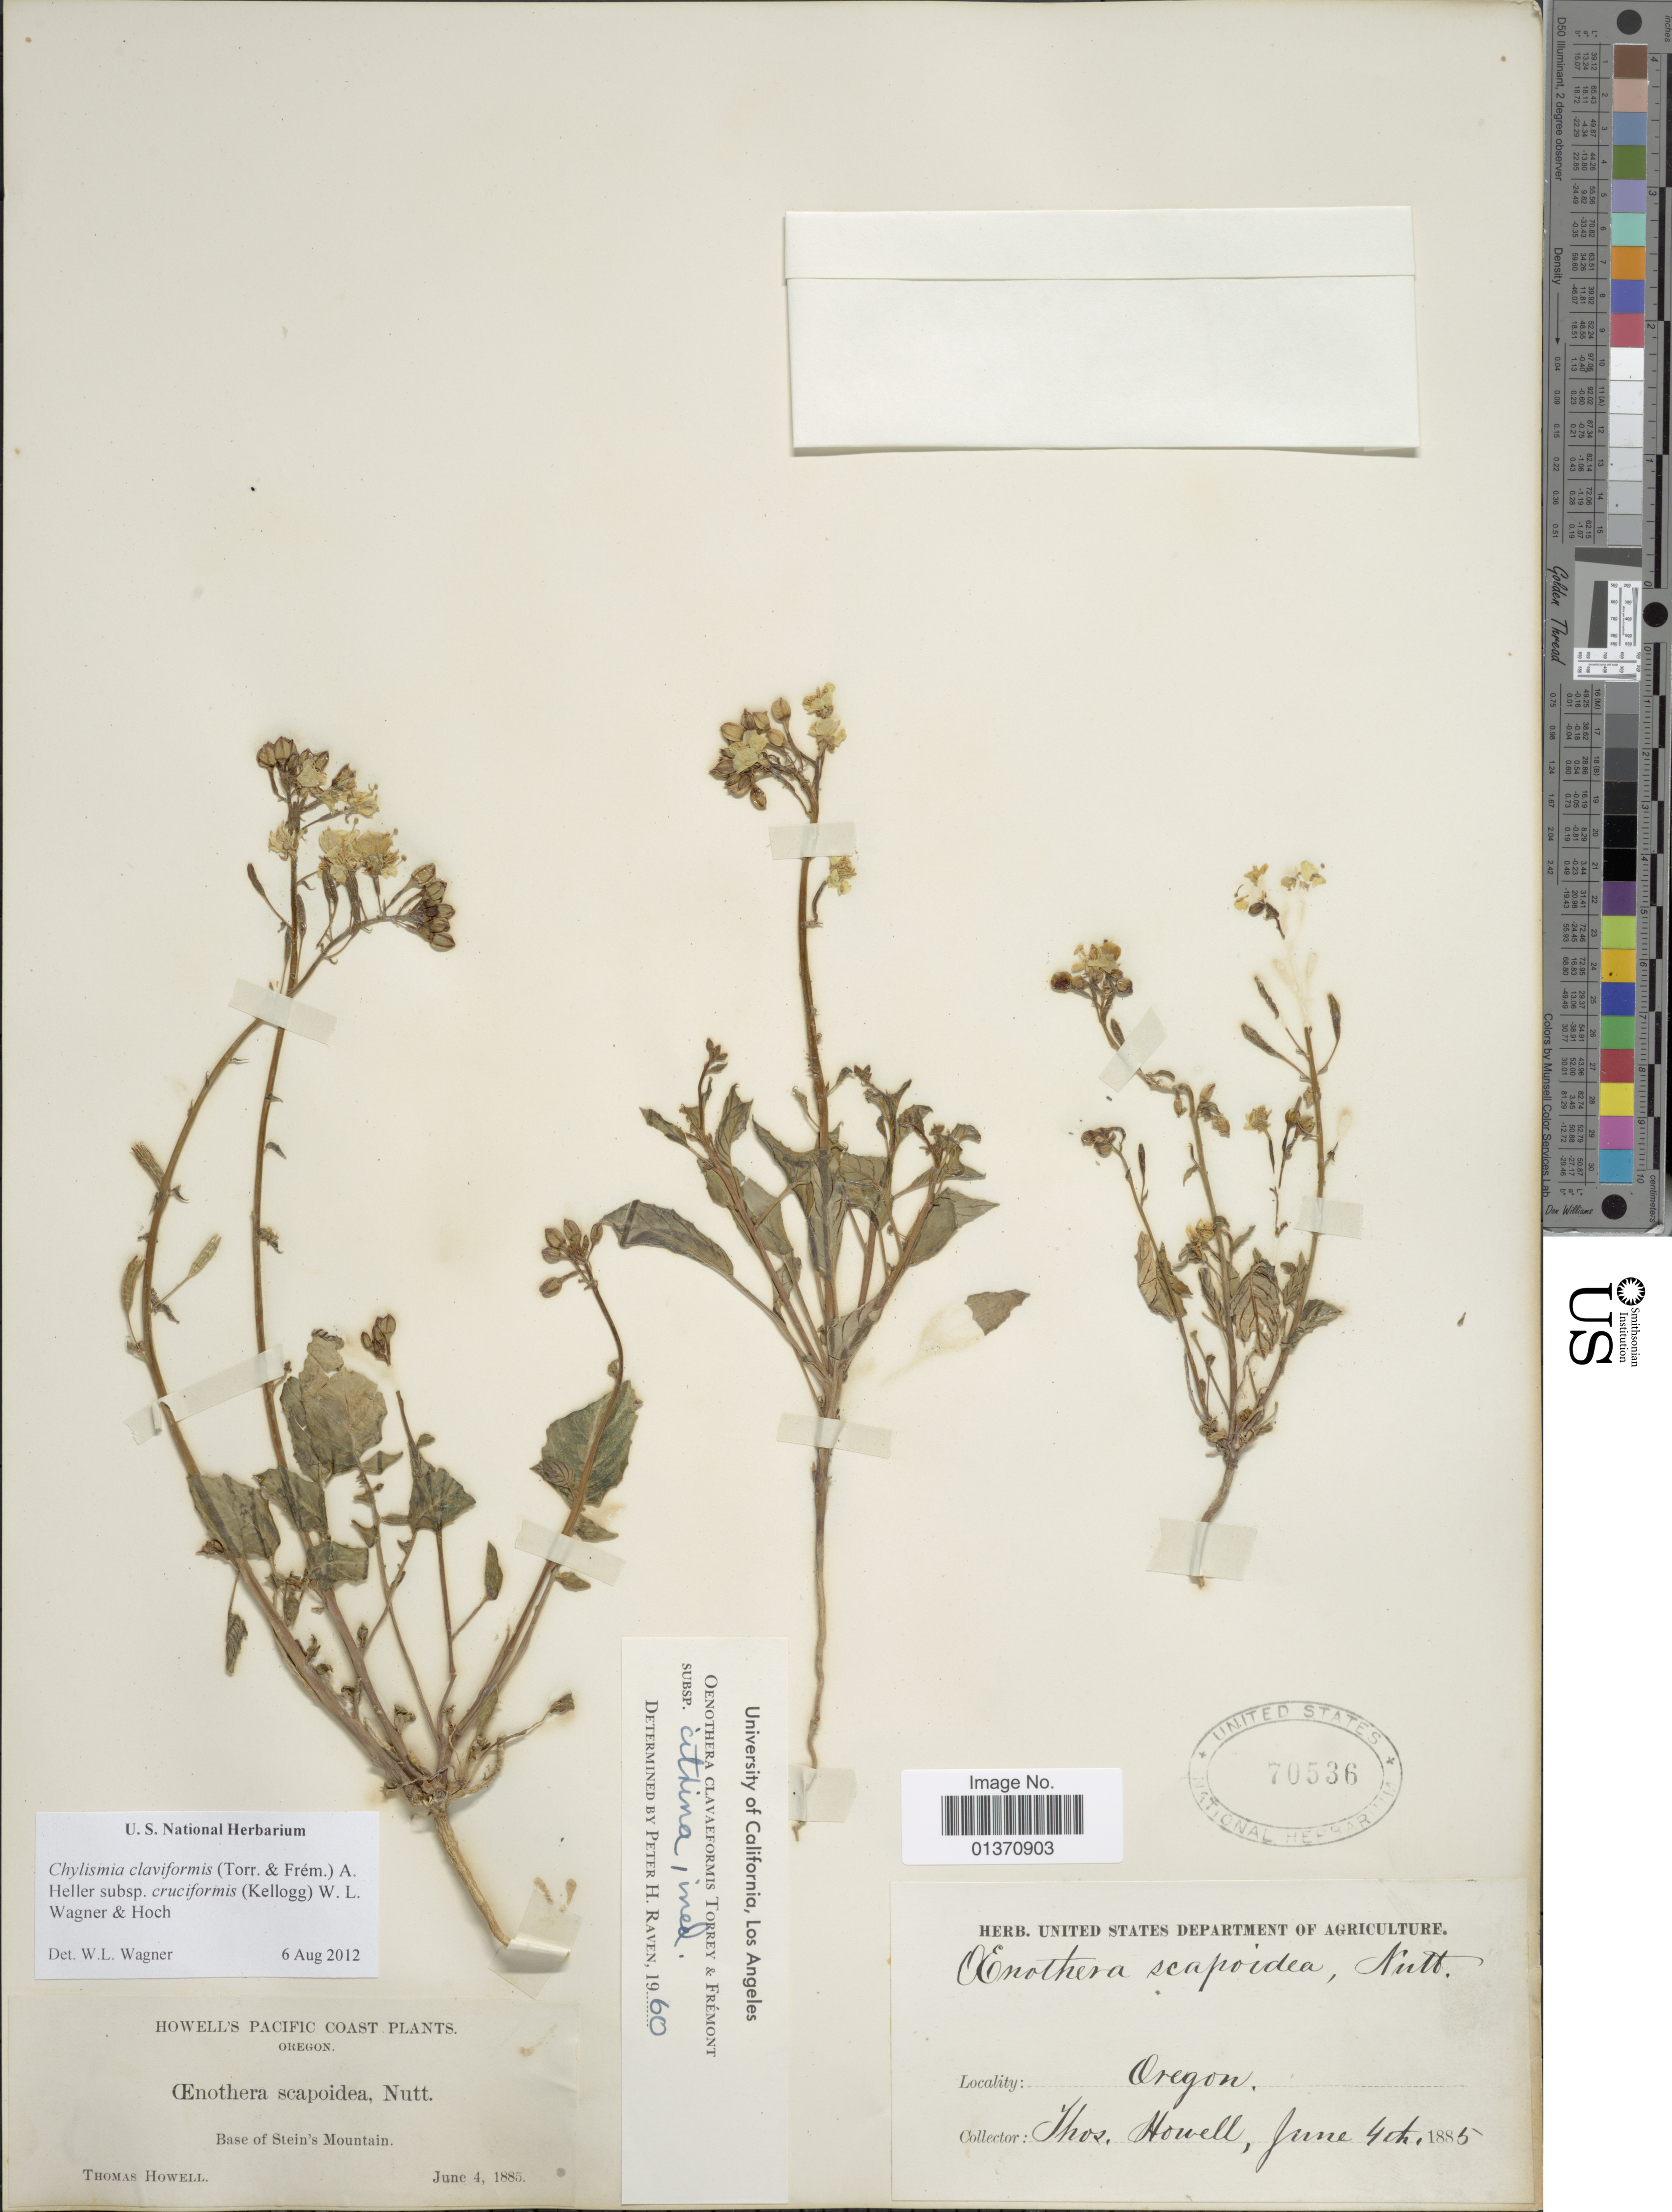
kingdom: Plantae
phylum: Tracheophyta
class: Magnoliopsida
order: Myrtales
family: Onagraceae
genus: Chylismia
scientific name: Chylismia claviformis subsp. cruciformis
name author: (Kellog) W.L. Wagner & Hoch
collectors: T. Howell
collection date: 1885-06-04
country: United States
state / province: Oregon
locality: Howell's Pacific Coast Plants, Base of Stein's Mountain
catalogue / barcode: US 70536